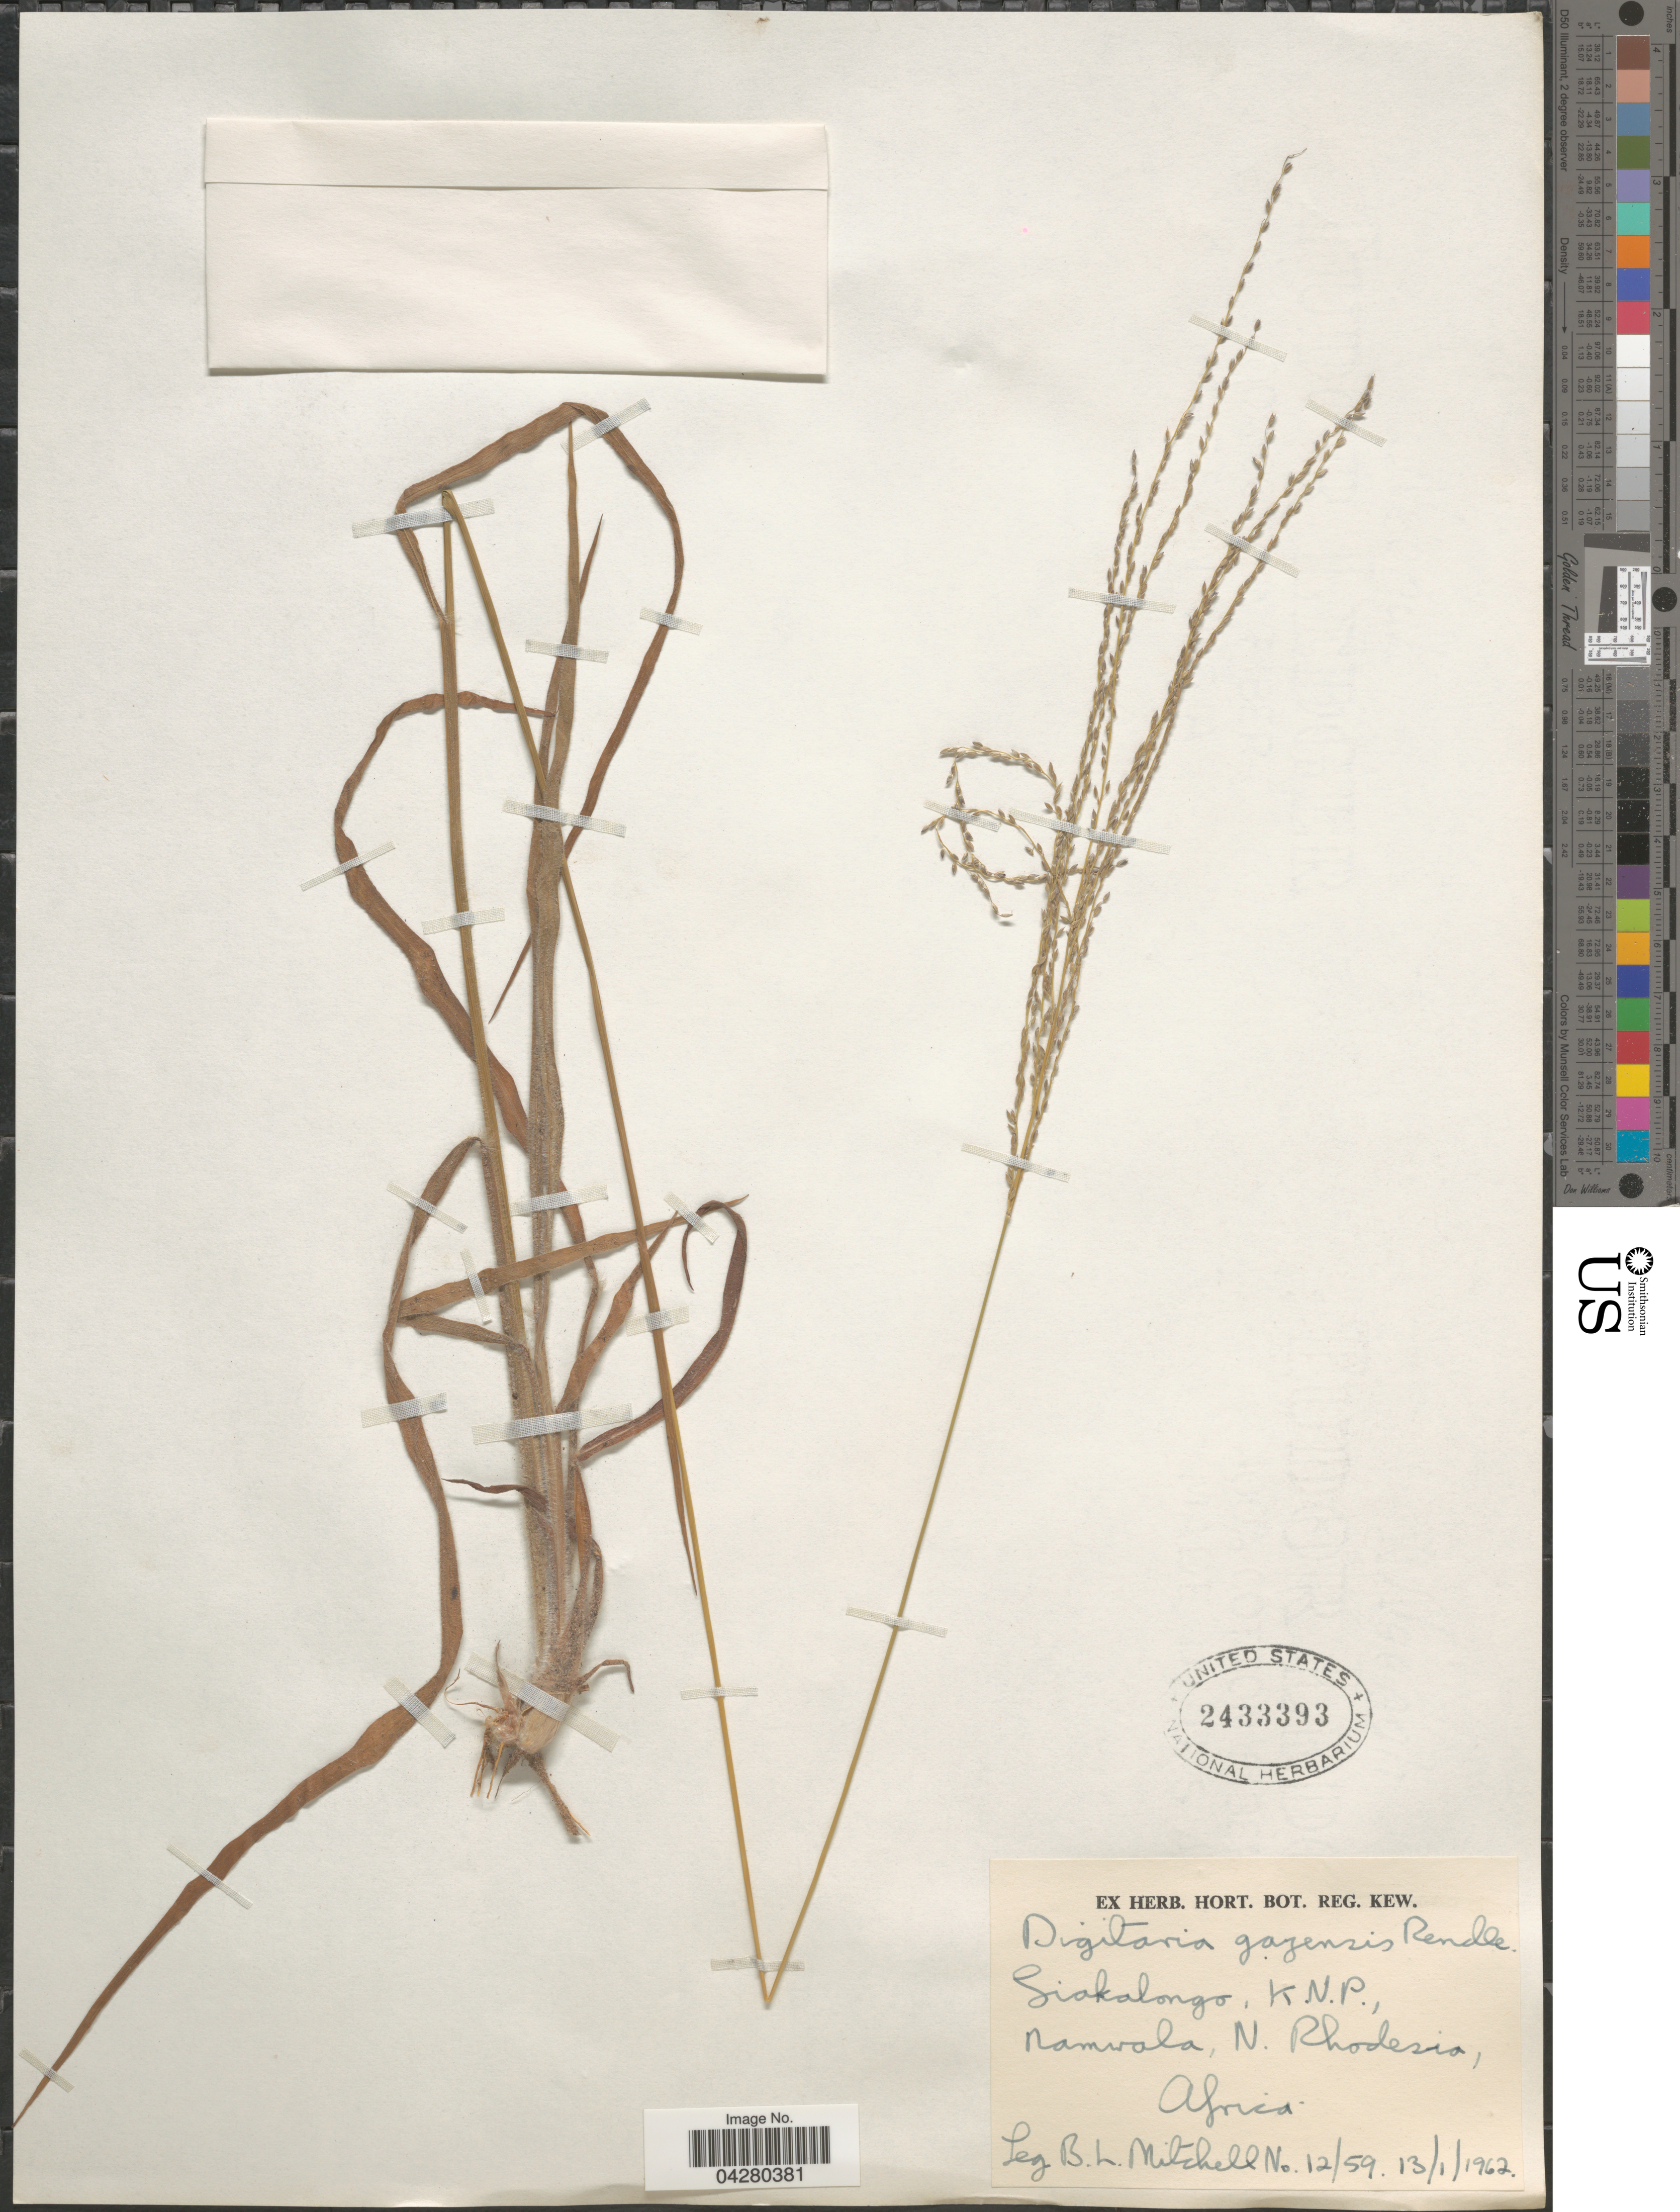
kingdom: Plantae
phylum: Tracheophyta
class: Liliopsida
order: Poales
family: Poaceae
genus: Digitaria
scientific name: Digitaria gazensis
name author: Rendle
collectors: B. Mitchell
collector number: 12/59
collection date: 1962-01-13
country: Zambia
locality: Sikalongo, K. N. P., Namwala, N. Rhodesia.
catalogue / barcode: US 2433393